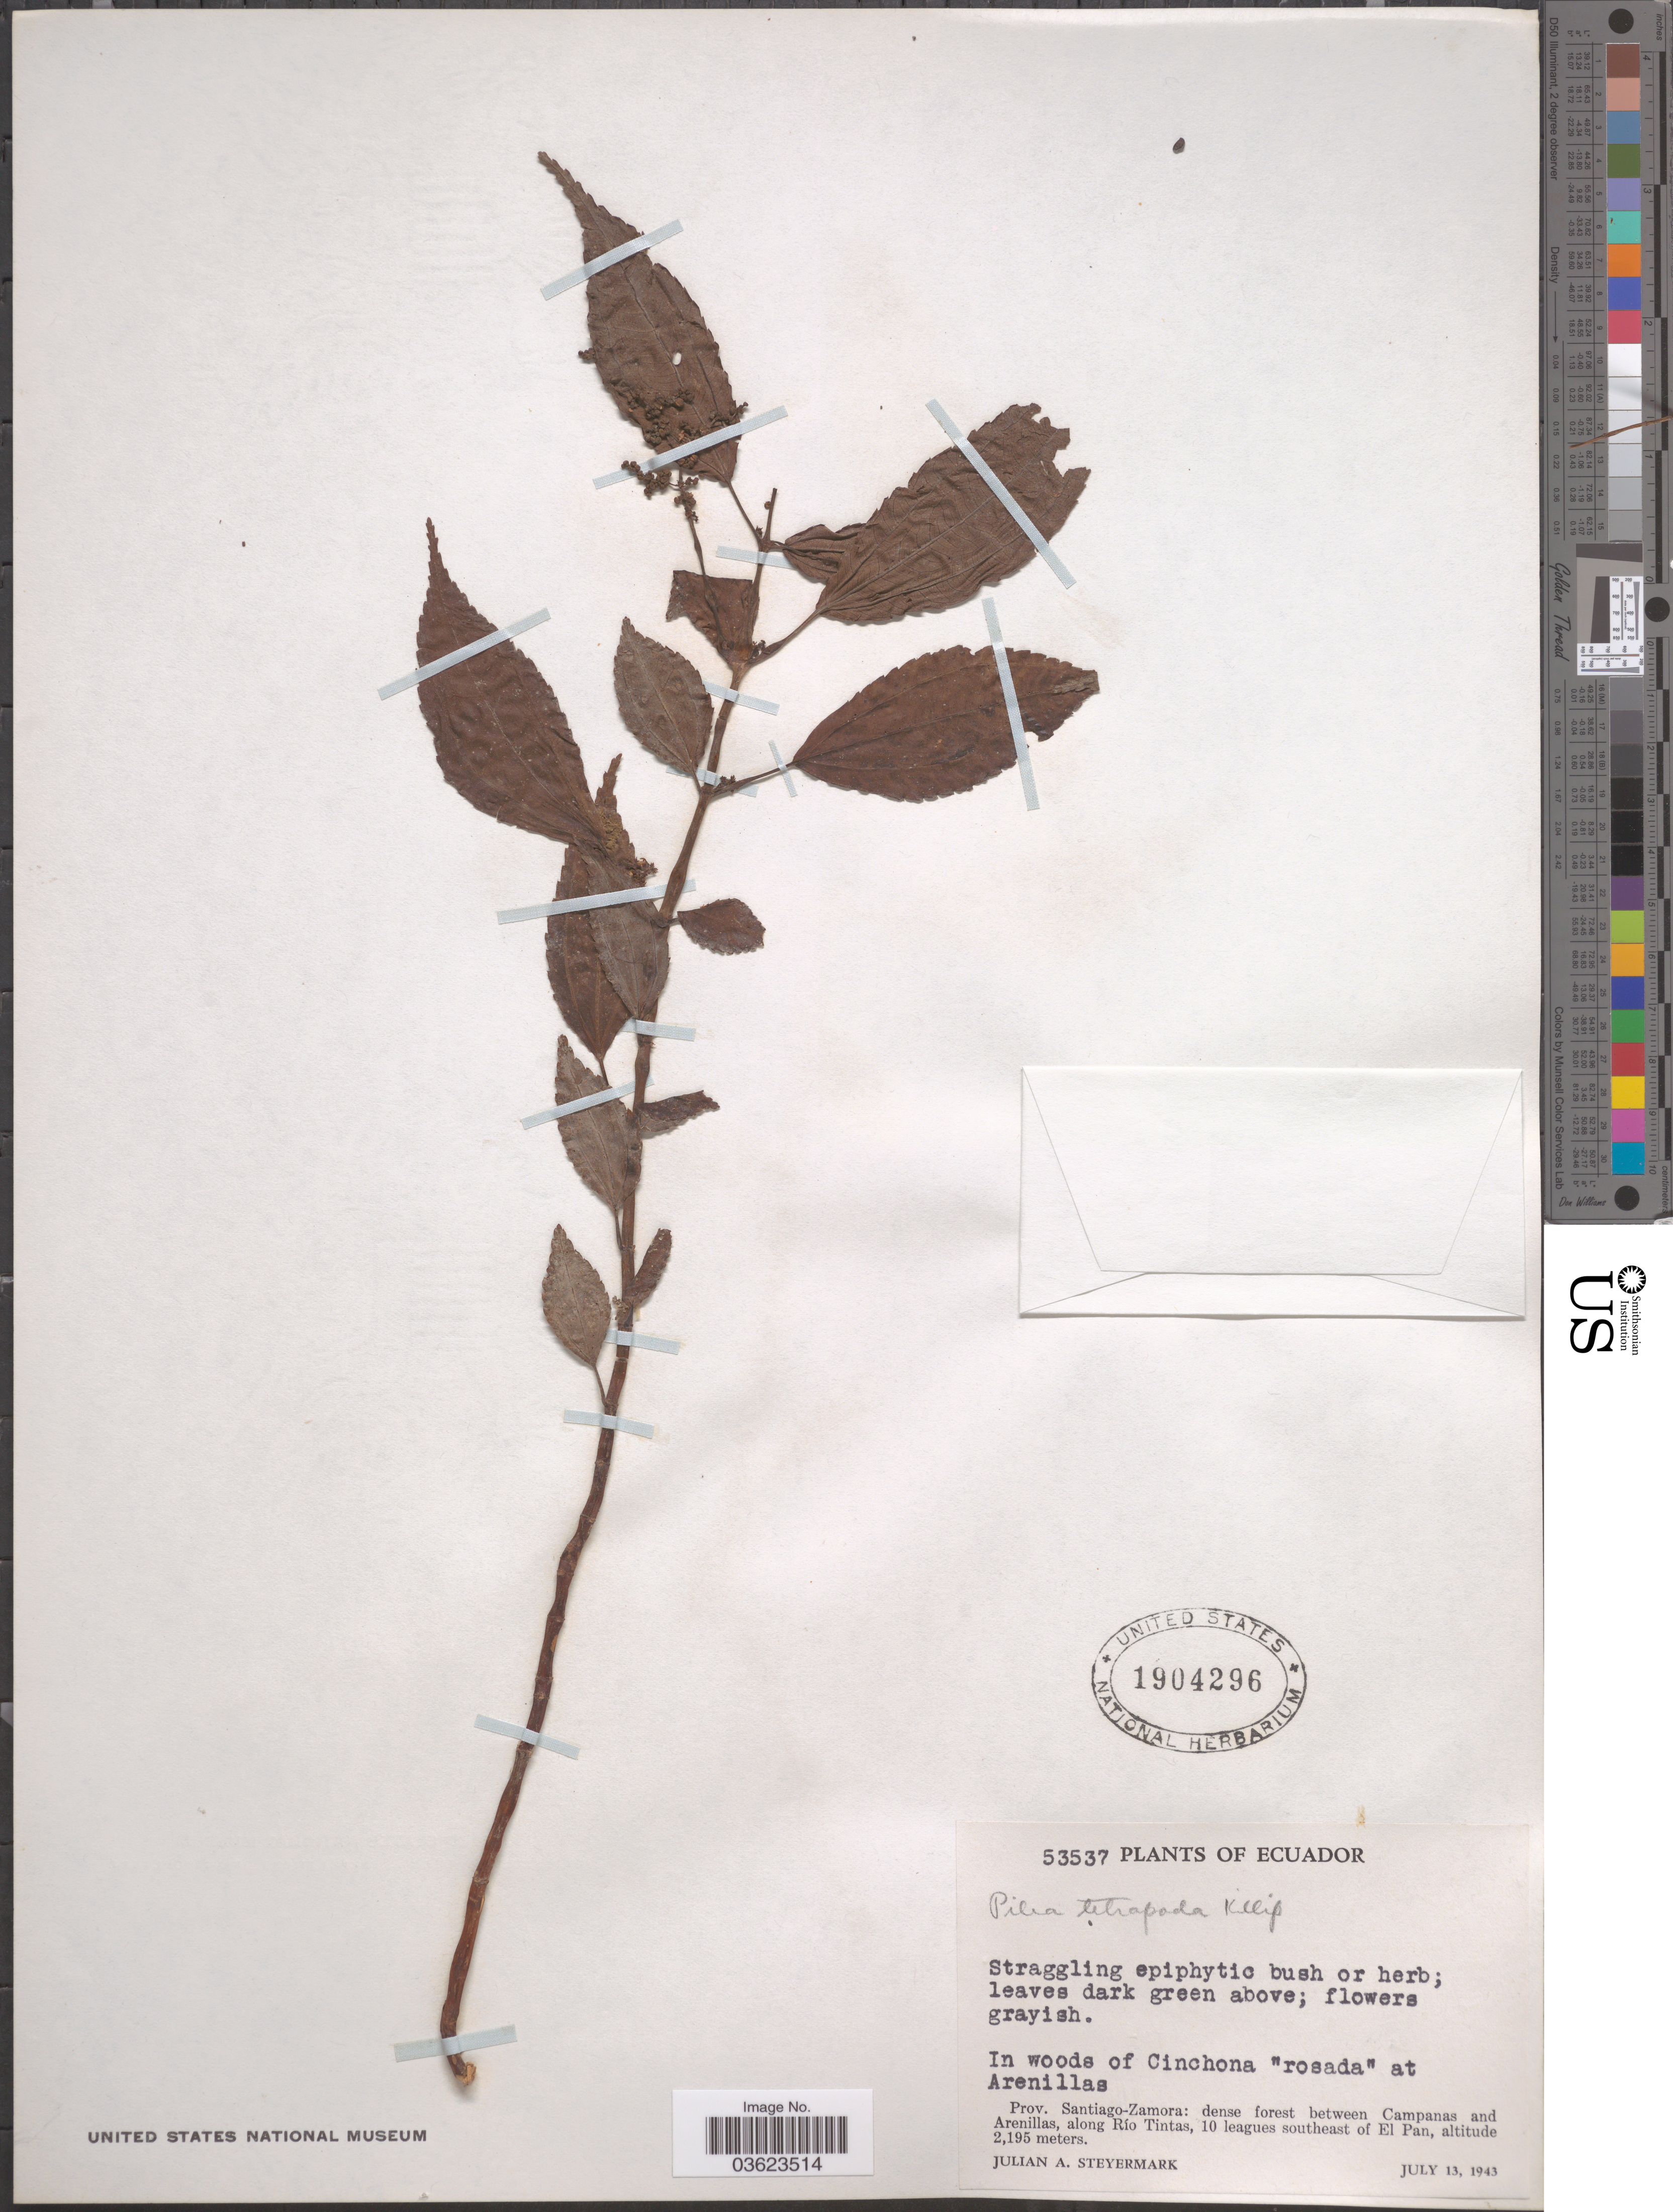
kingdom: Plantae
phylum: Tracheophyta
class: Magnoliopsida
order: Rosales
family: Urticaceae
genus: Pilea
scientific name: Pilea tetrapoda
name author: Killip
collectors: J. Steyermark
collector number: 53537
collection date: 1943-07-13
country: Ecuador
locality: In woods of Cinchona 'rosada' at Arenillas. Prov. Santiago-Zamora: dense forest between Campanas and Arenillas, along Río Tintas, 10 leagues southeast of El Pan.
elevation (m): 2195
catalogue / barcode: US 1904296